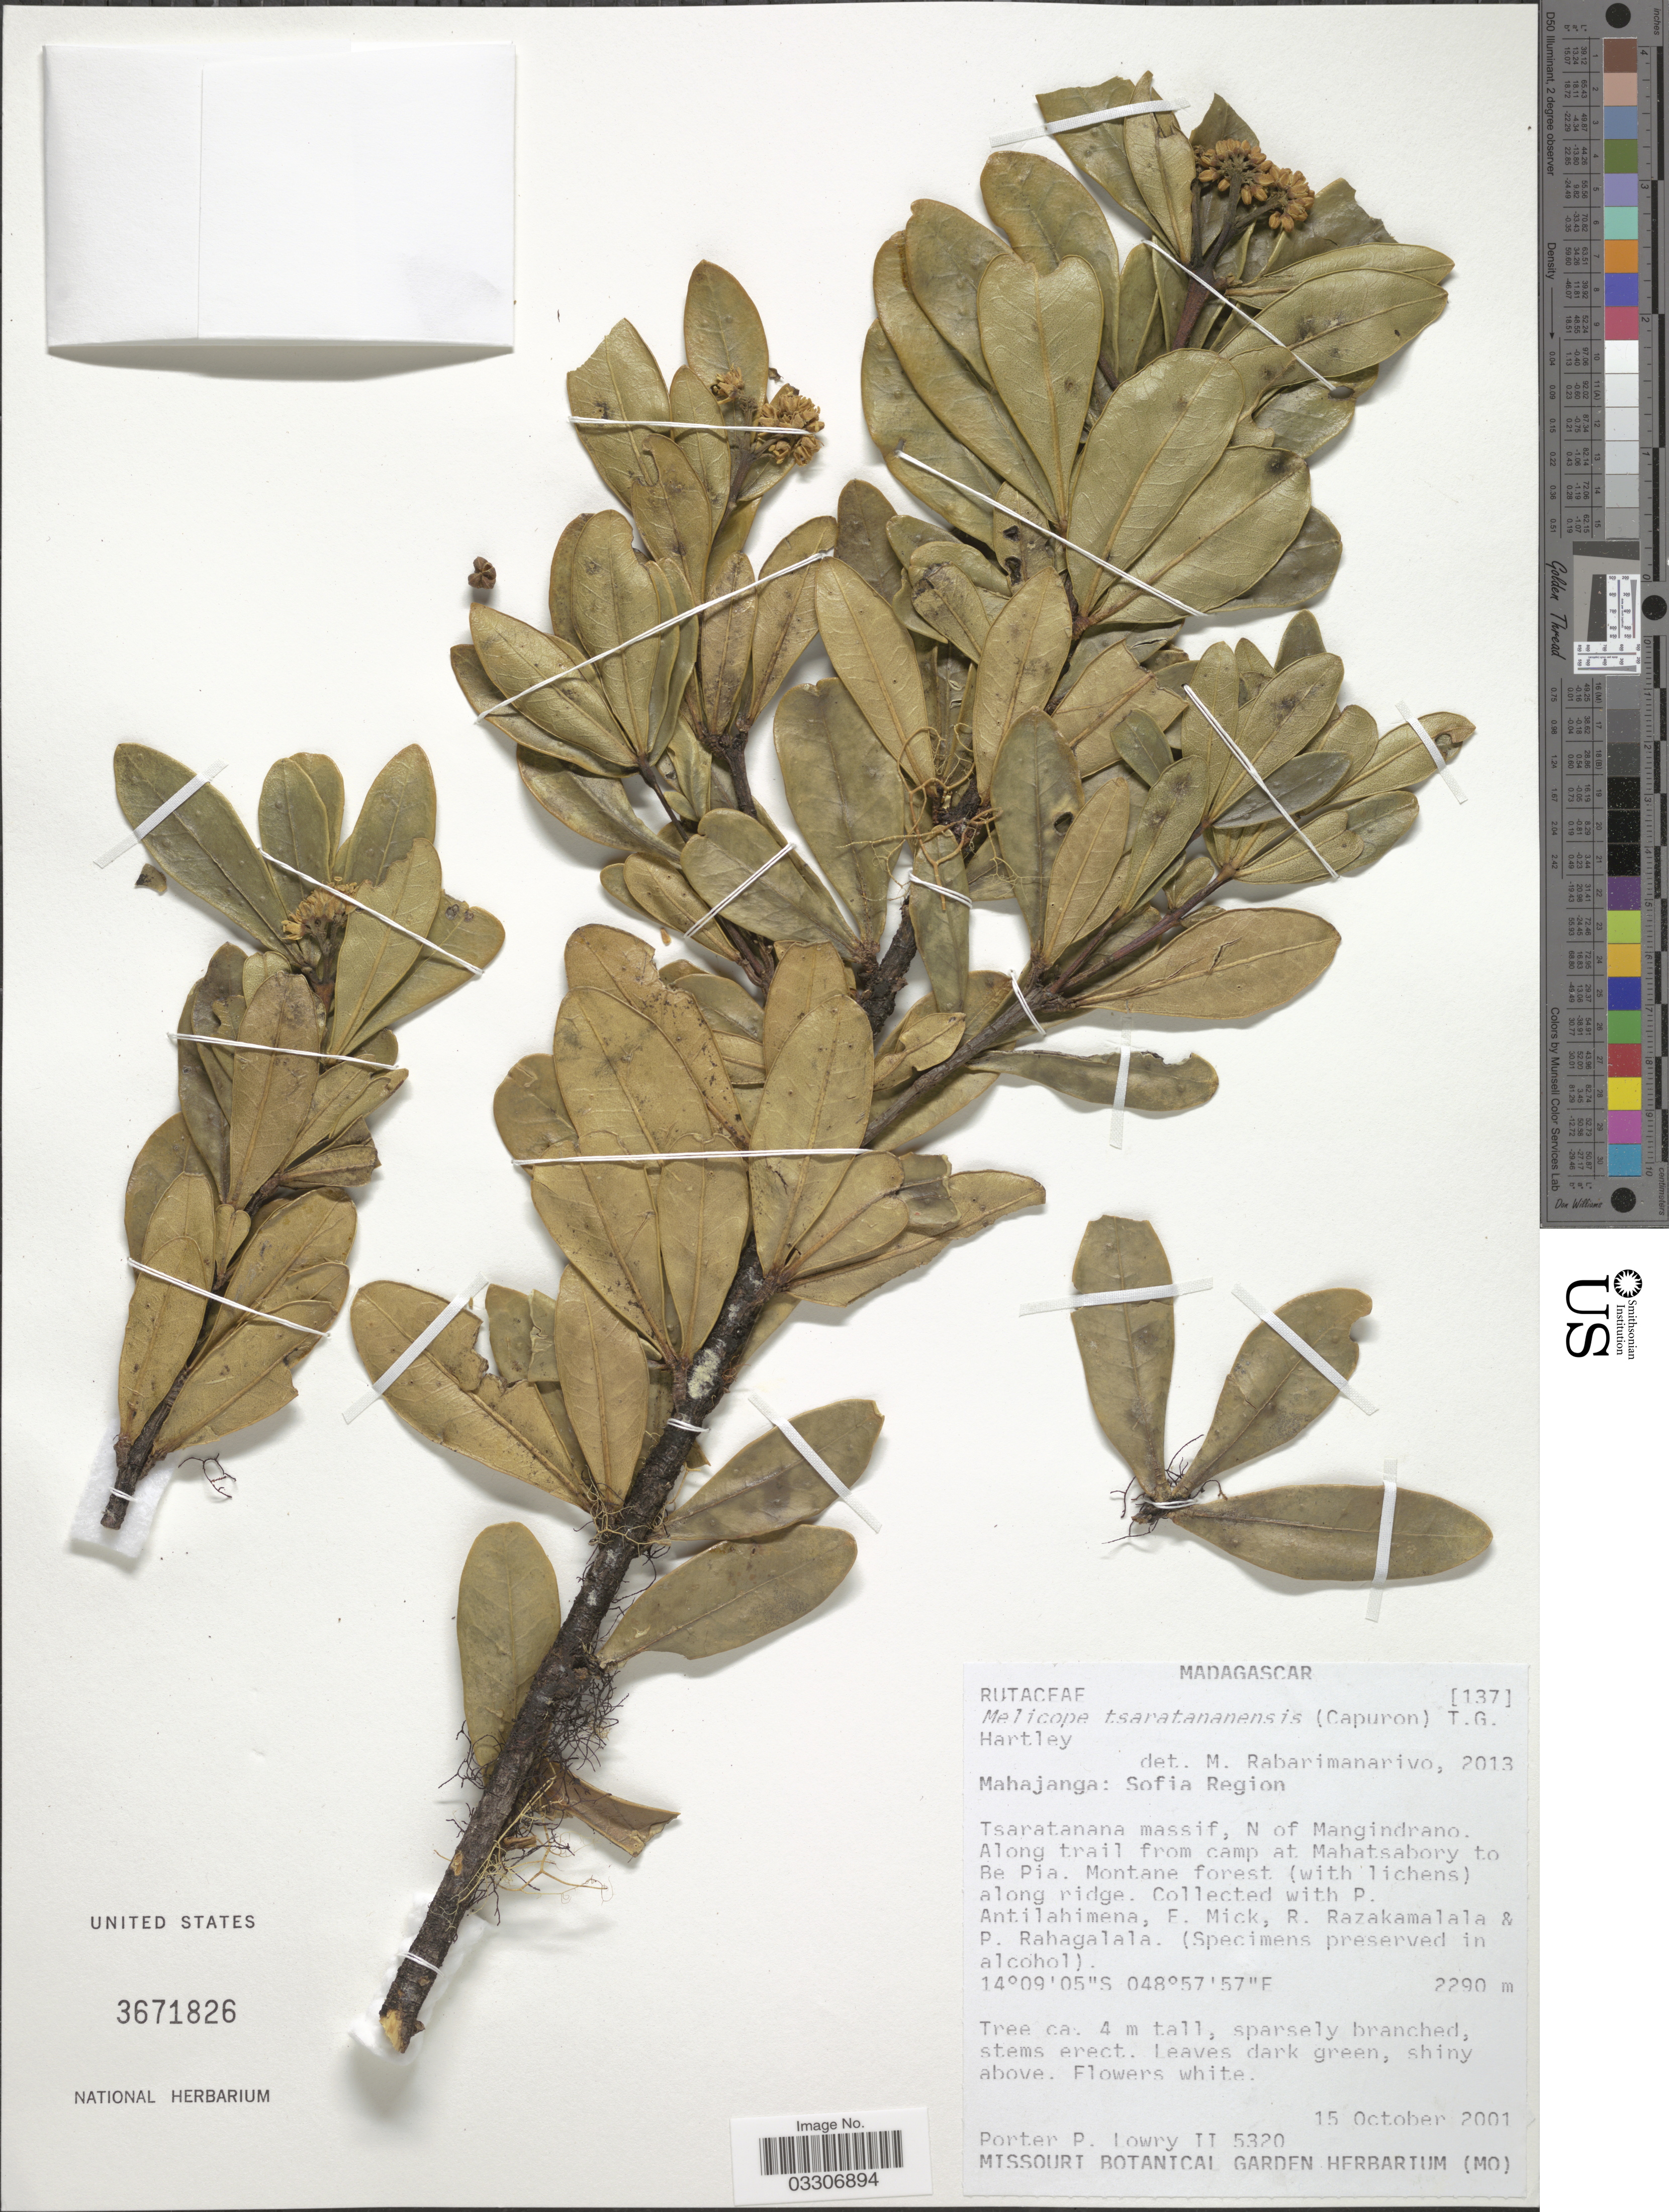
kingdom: Plantae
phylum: Tracheophyta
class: Magnoliopsida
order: Sapindales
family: Rutaceae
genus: Melicope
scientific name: Melicope tsaratananensis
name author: (Capuron) T.G. Hartley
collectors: P. P. Lowry, P. Antilahimena, E. Mick, R. Razakamalala & P. Rahagalala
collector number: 5320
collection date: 2001-10-15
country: Madagascar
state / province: Sofia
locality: Sofia Region. Tsaratanana massif, N of Mangindrano. Along trail from camp at Mahatsabory to Be Pia.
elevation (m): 2290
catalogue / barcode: US 3671826